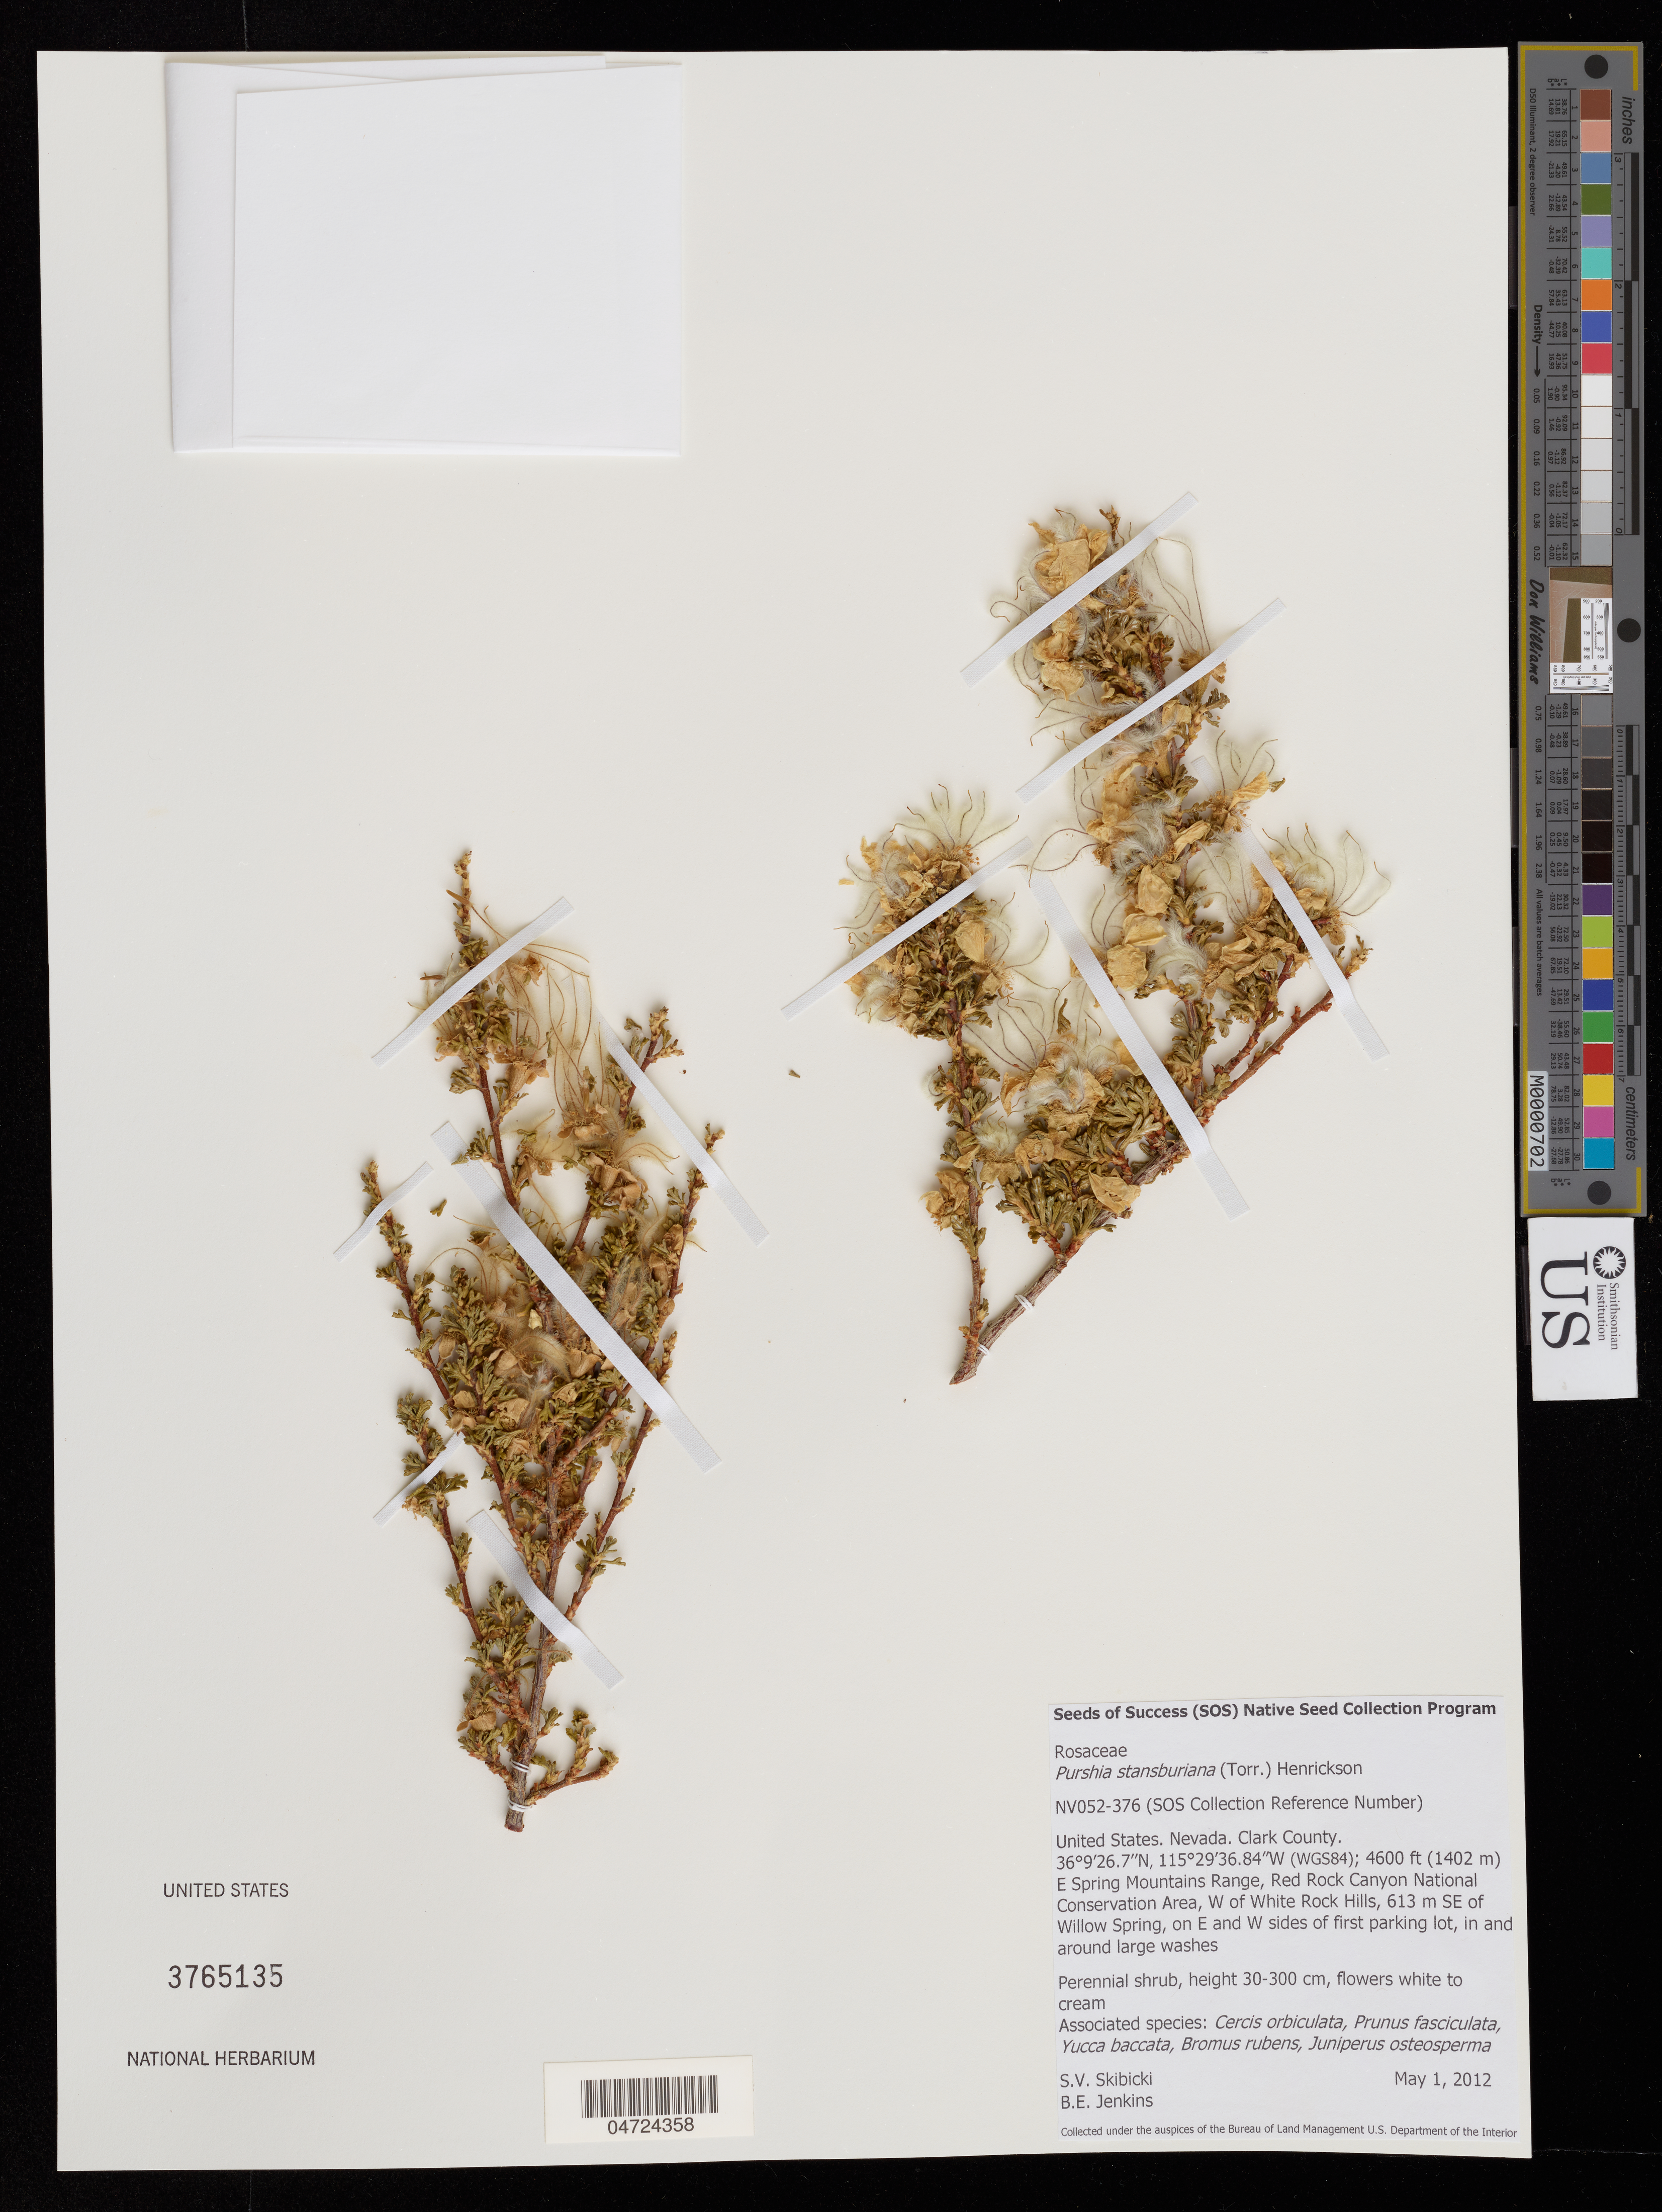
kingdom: Plantae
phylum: Tracheophyta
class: Magnoliopsida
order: Rosales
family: Rosaceae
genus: Purshia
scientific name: Purshia stansburyana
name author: (Torr.) Henrickson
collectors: S. Skibicki & B. Jenkins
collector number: NV052-376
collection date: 2012-05-01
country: United States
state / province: Nevada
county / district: Clark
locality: Clark County. E Spring Mountains Range, Red Rock Canyon National Conservation Area, W of White Rock Hills, 613 m SE of Willow Spring, on E and W sides of first parking lot, in and around large washes.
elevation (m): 1402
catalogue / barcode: US 3765135